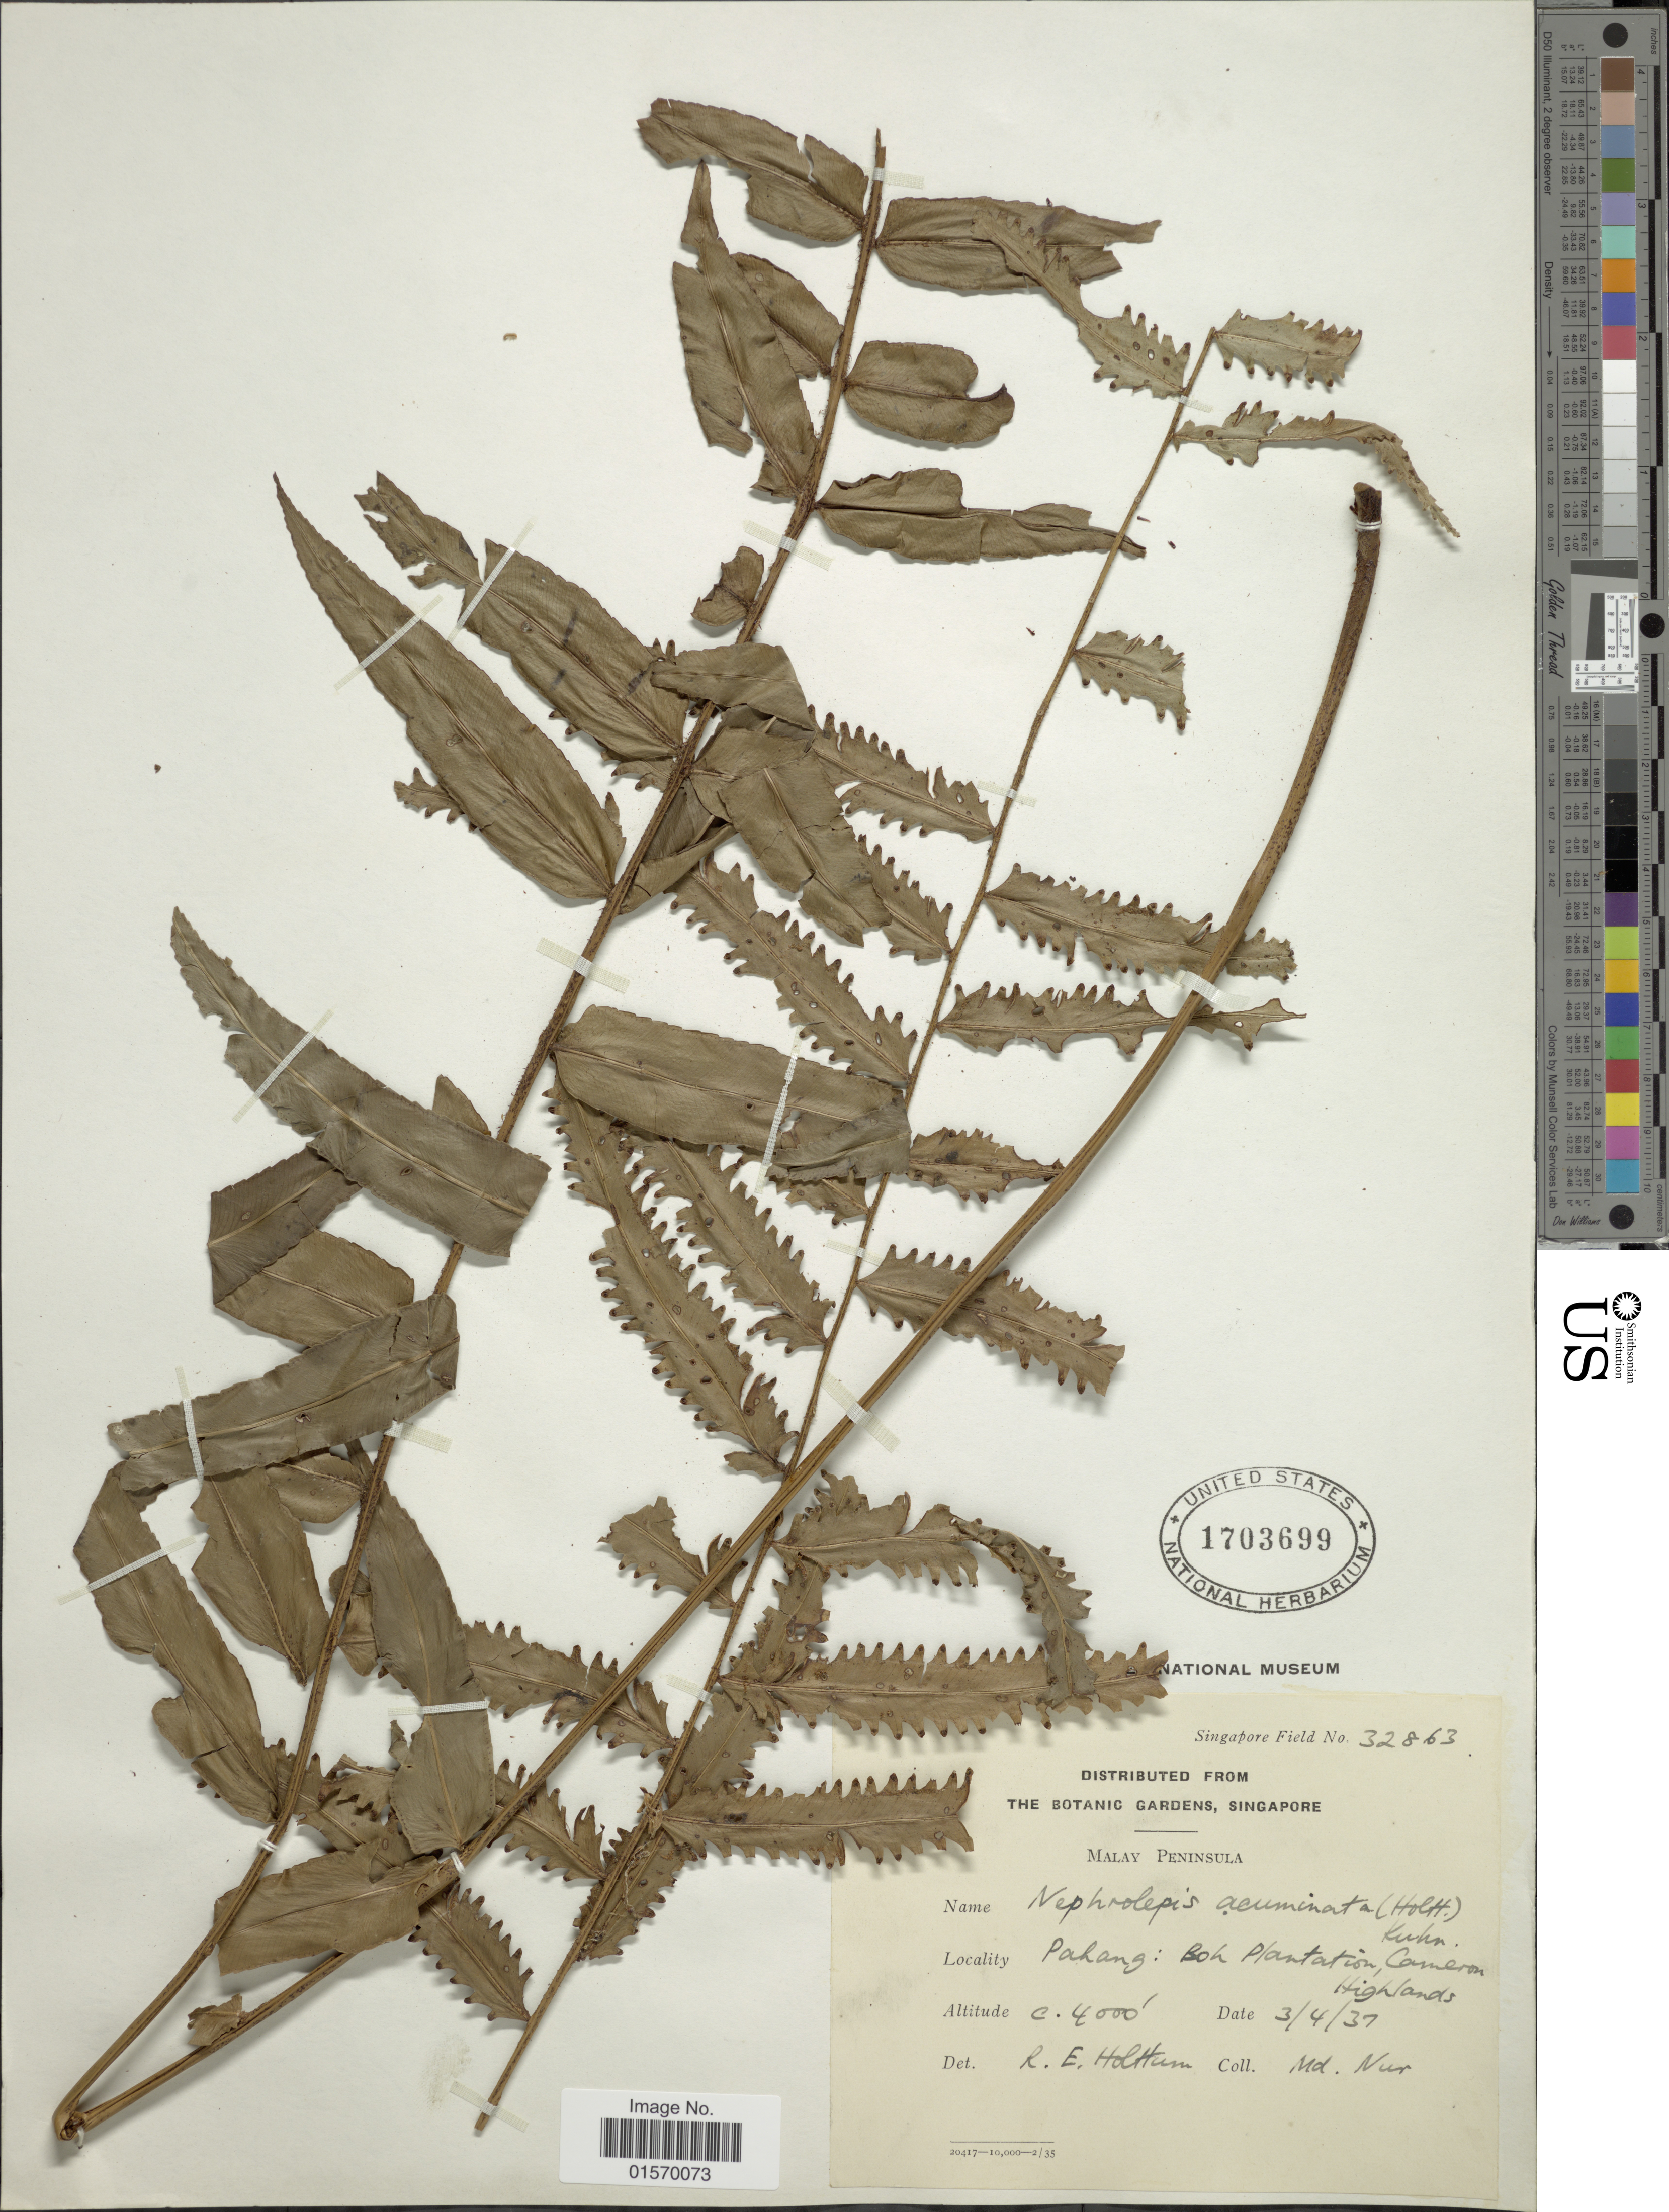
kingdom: Plantae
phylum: Tracheophyta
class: Polypodiopsida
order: Polypodiales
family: Nephrolepidaceae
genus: Nephrolepis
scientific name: Nephrolepis acuminata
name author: (Houtt.) Kuhn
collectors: -. Nur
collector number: Singapore Field 32863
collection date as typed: Transcribed d/m/y: 3/4/37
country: Malaysia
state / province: Pahang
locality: Malay Peninsula. Boh Plantation, Cameron Highlands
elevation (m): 1219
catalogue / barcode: US 1703699